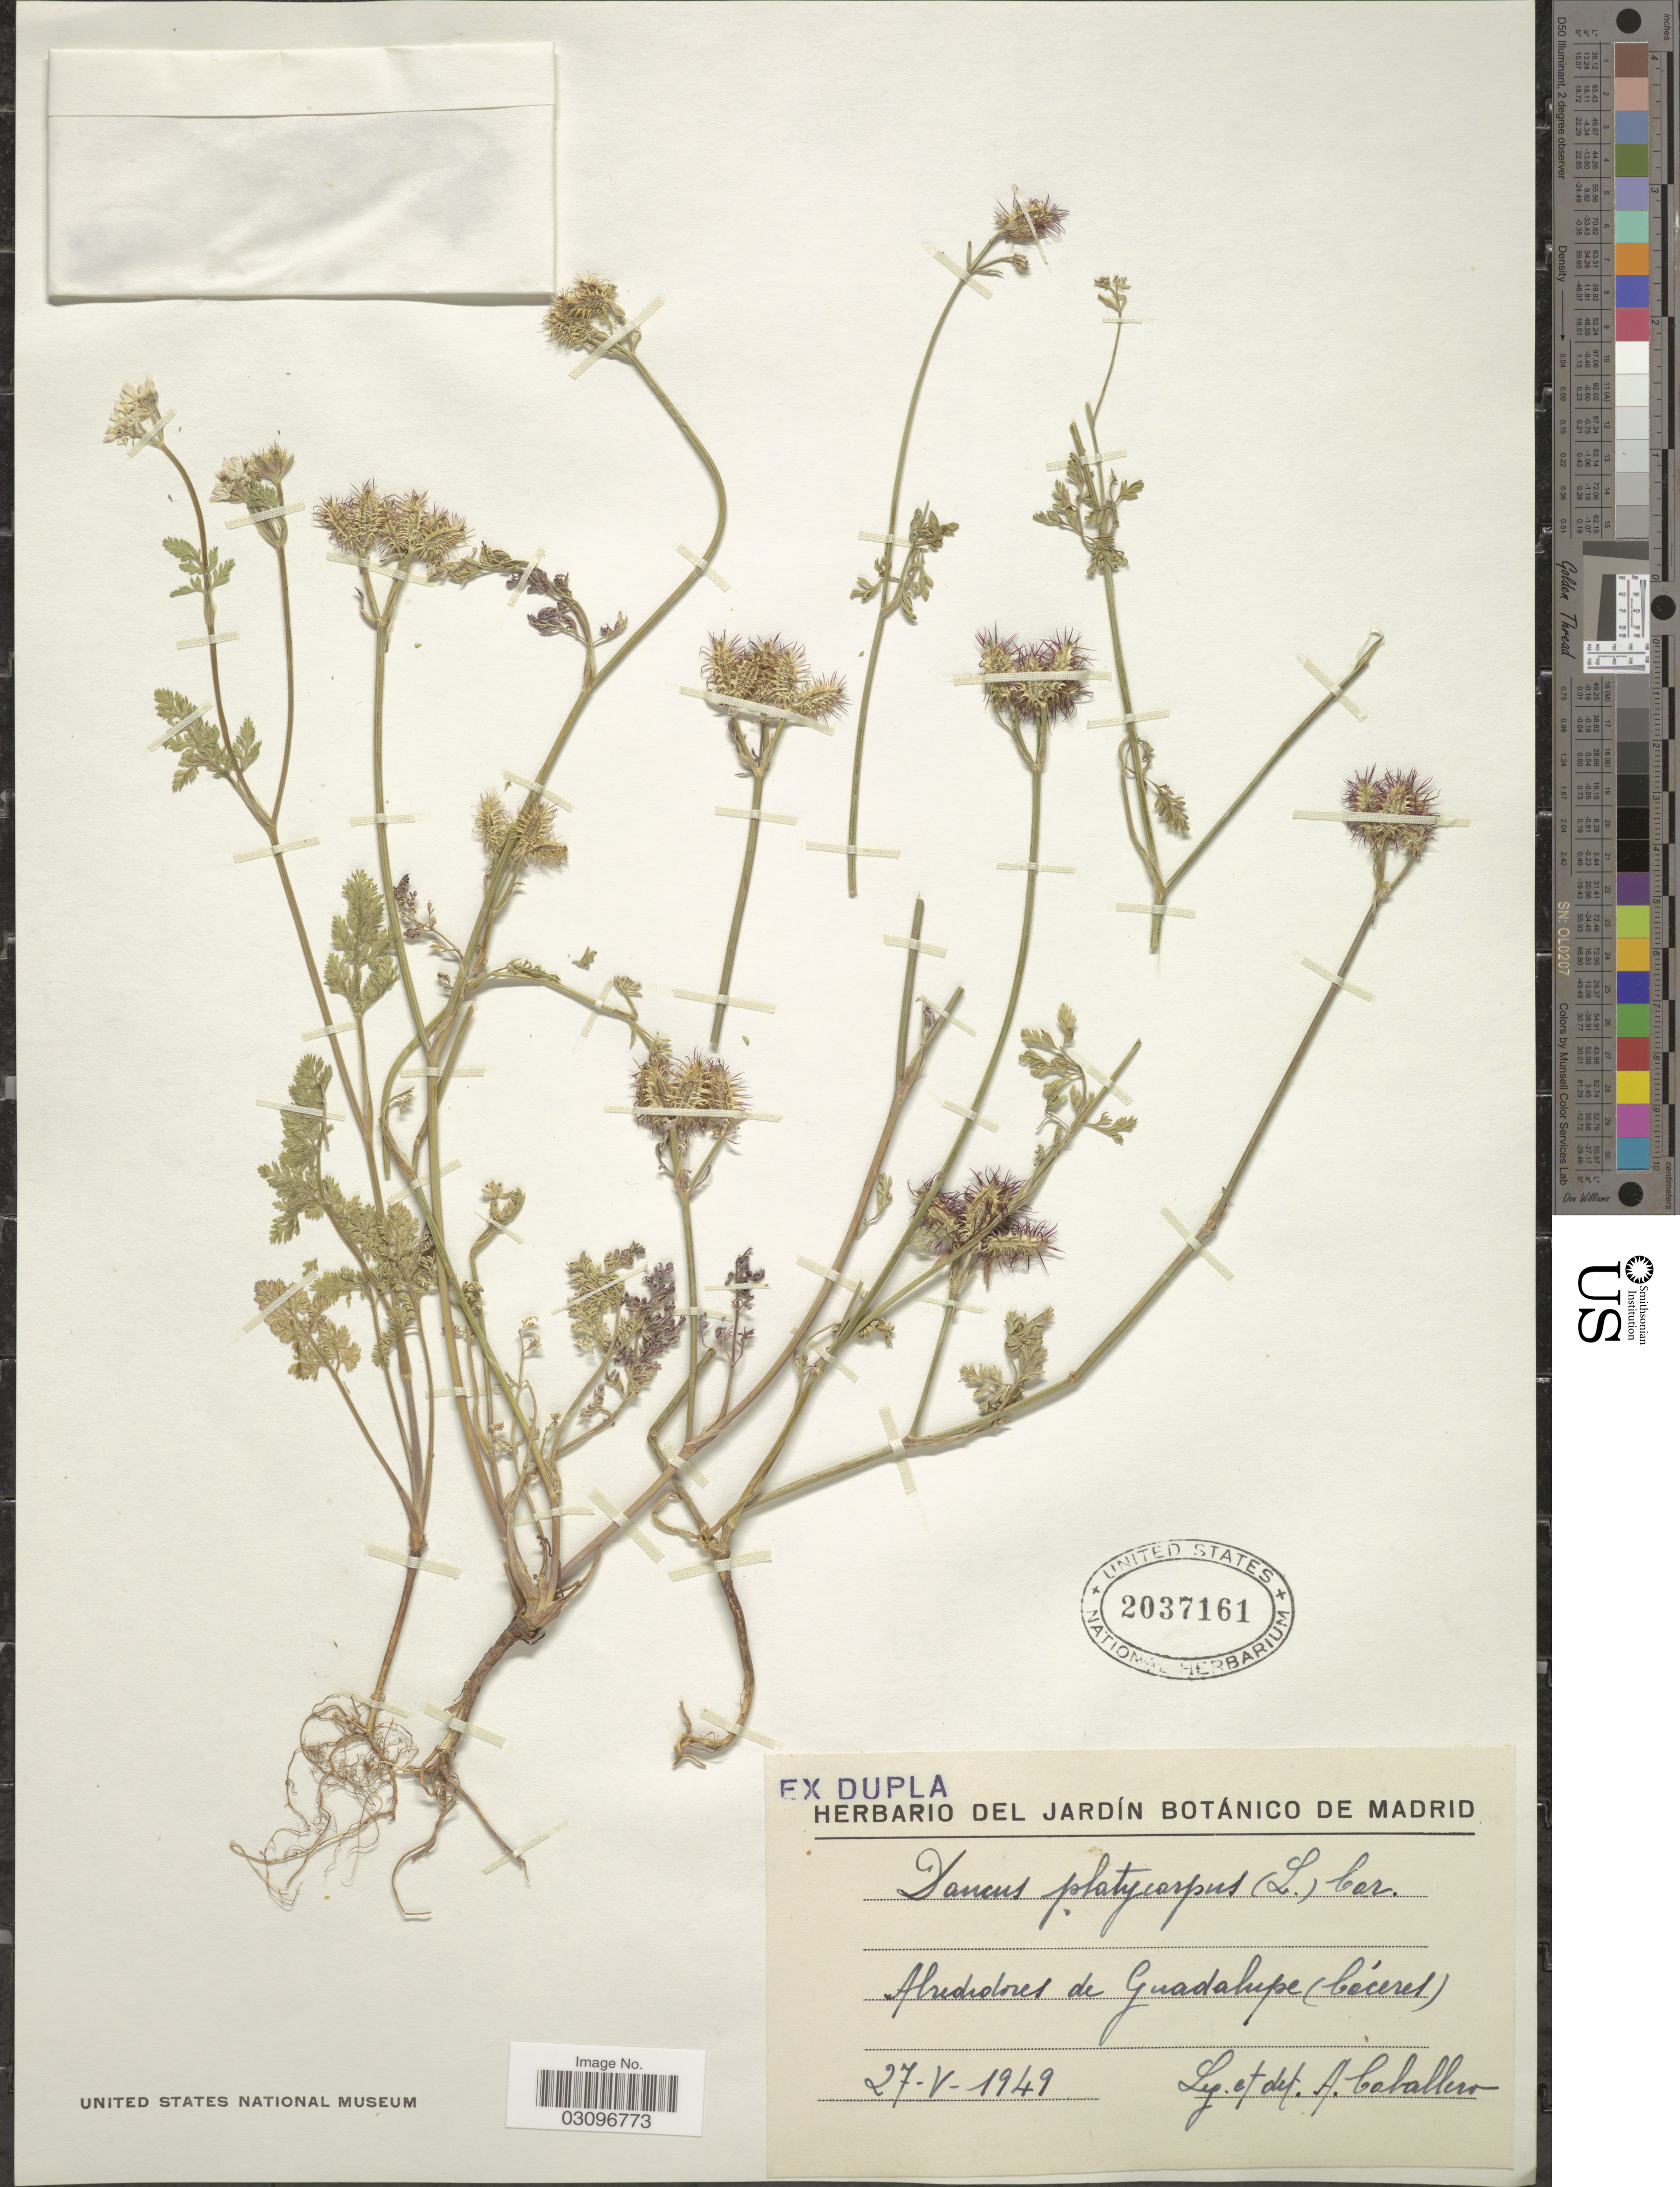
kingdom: Plantae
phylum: Tracheophyta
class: Magnoliopsida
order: Apiales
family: Apiaceae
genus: Daucus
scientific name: Daucus platycarpos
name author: Scop.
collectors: A. Caballero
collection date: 1949-05-27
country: Spain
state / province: Madrid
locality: Alrededores de Guadalupe (Cáceres).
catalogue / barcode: US 2037161